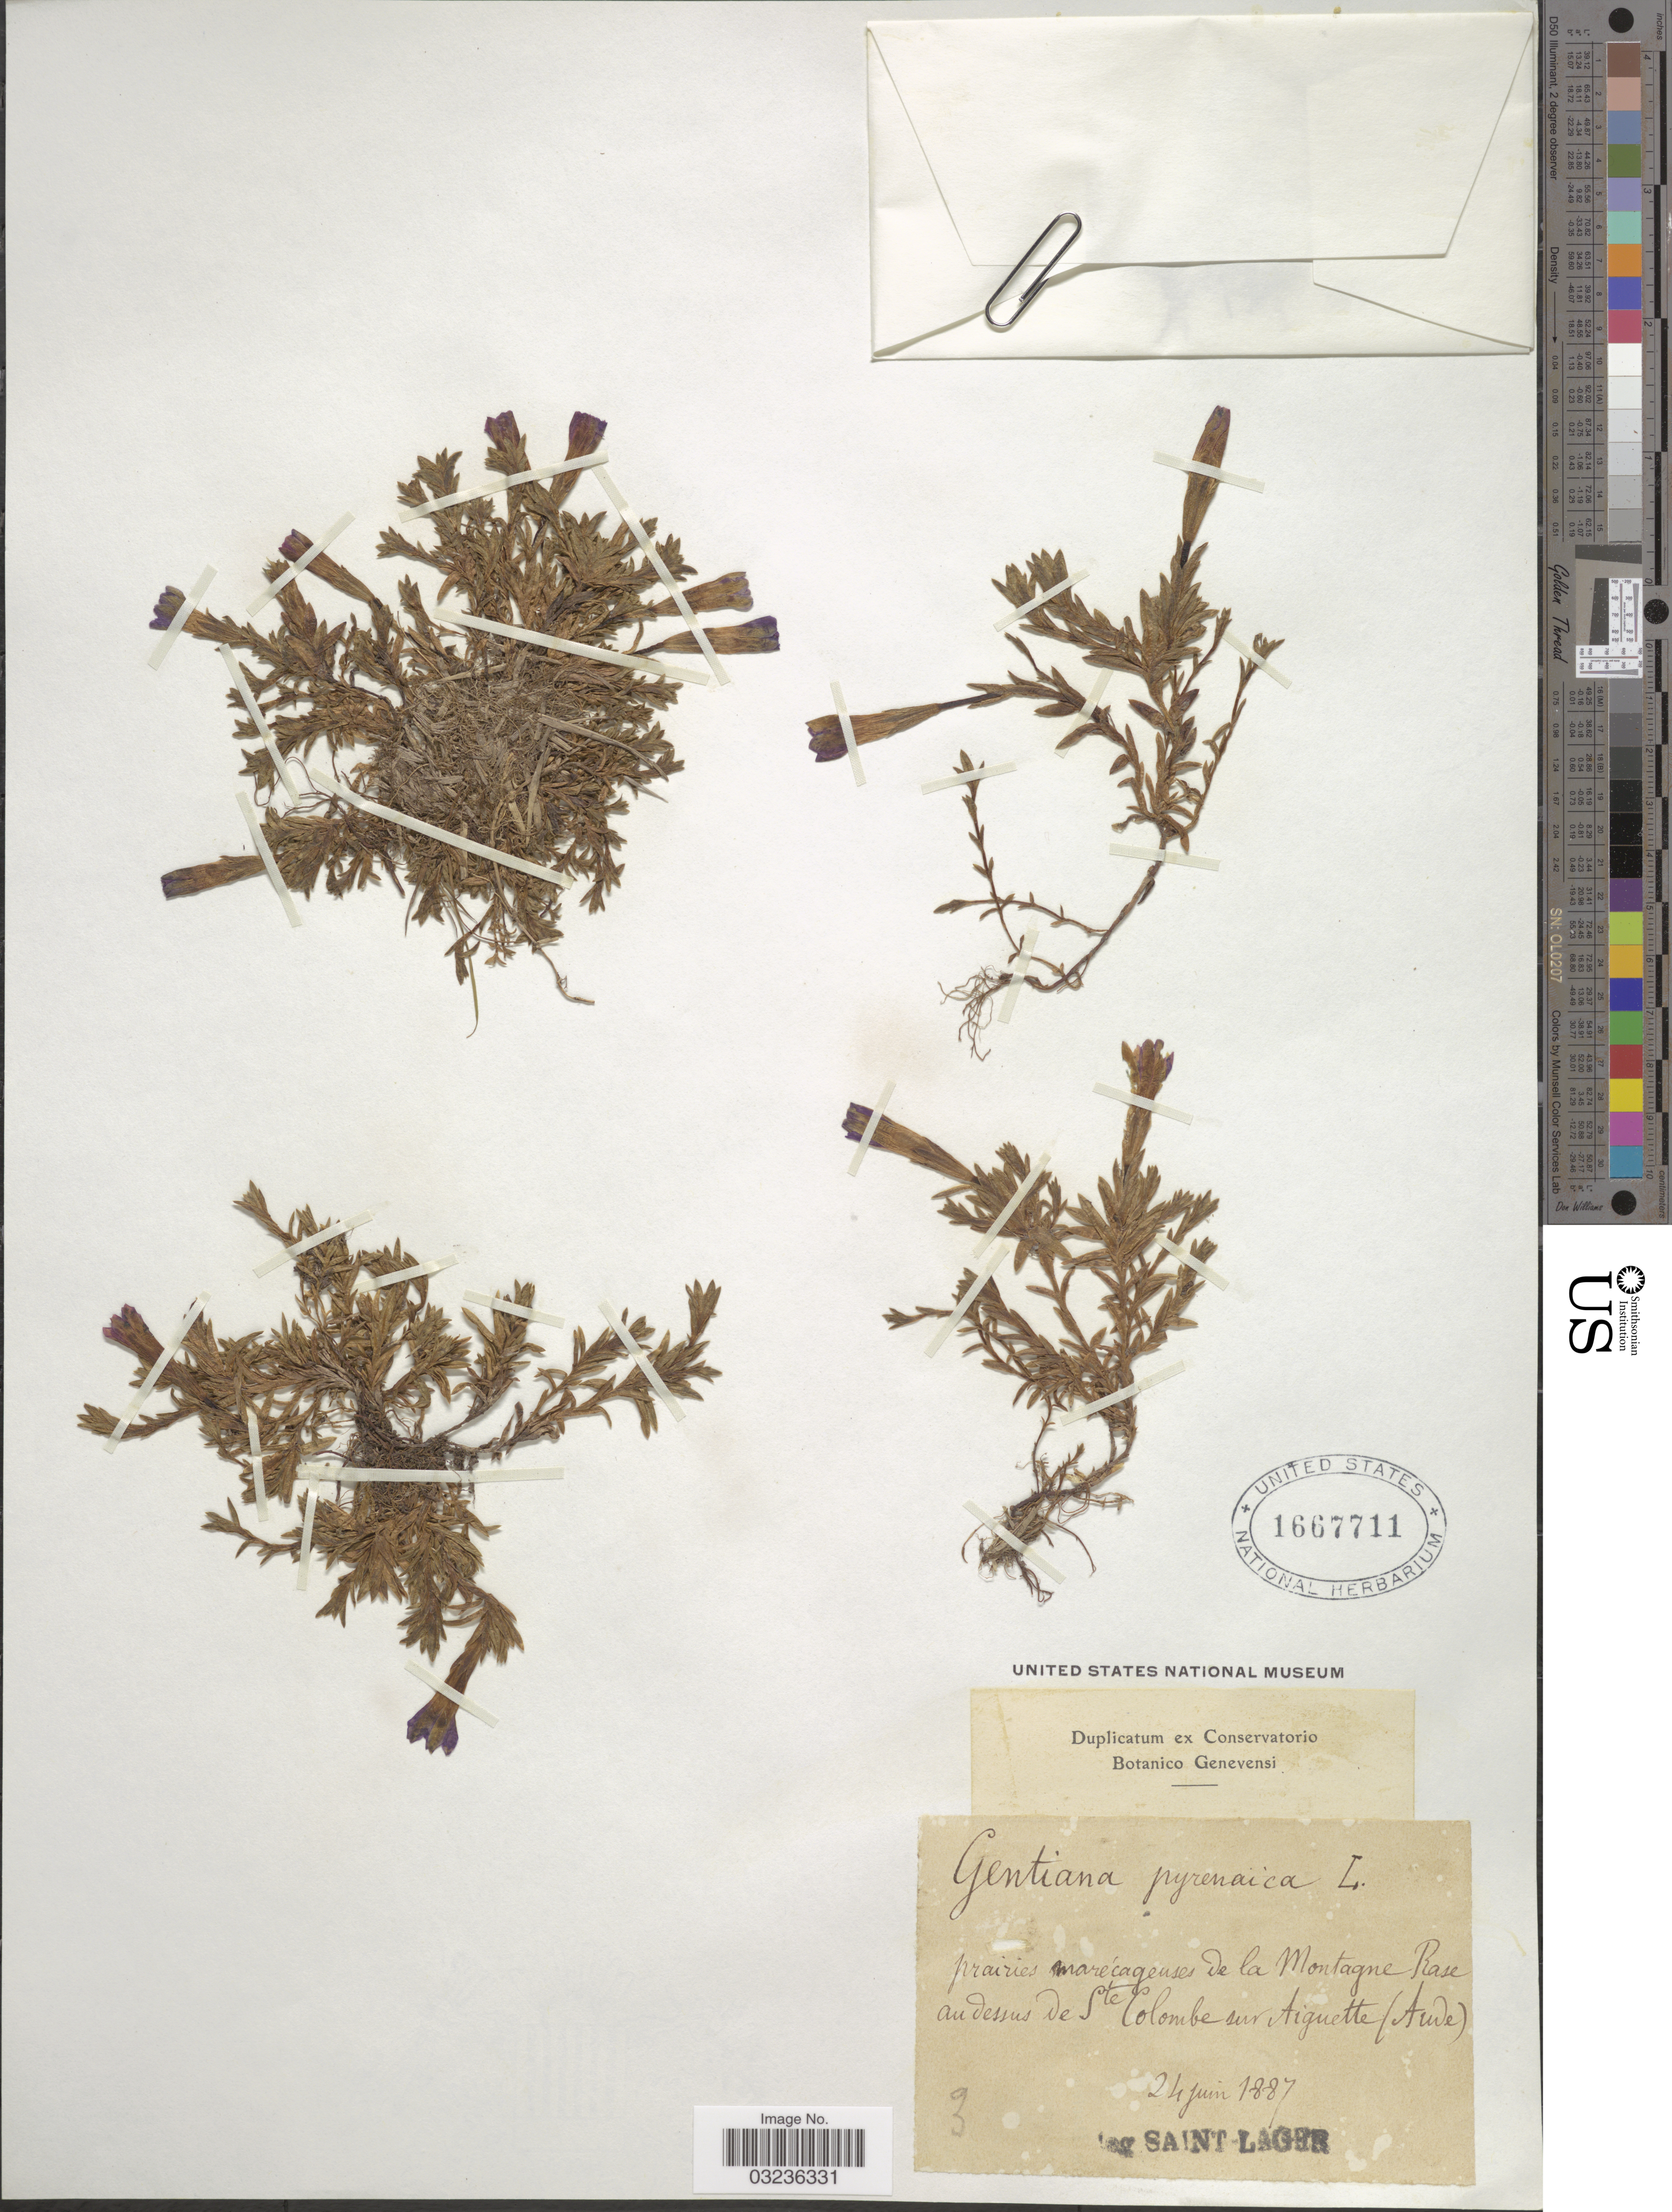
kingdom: Plantae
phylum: Tracheophyta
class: Magnoliopsida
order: Gentianales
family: Gentianaceae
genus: Gentiana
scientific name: Gentiana pyrenaica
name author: L.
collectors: Saint-Lager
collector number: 3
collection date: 1887-06-24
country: France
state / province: Occitanie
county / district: Aude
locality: Prairies marécageuses de la Montagne Base au dessus de Ste Colombe sur Aiguette (Aude).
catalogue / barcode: US 1667711